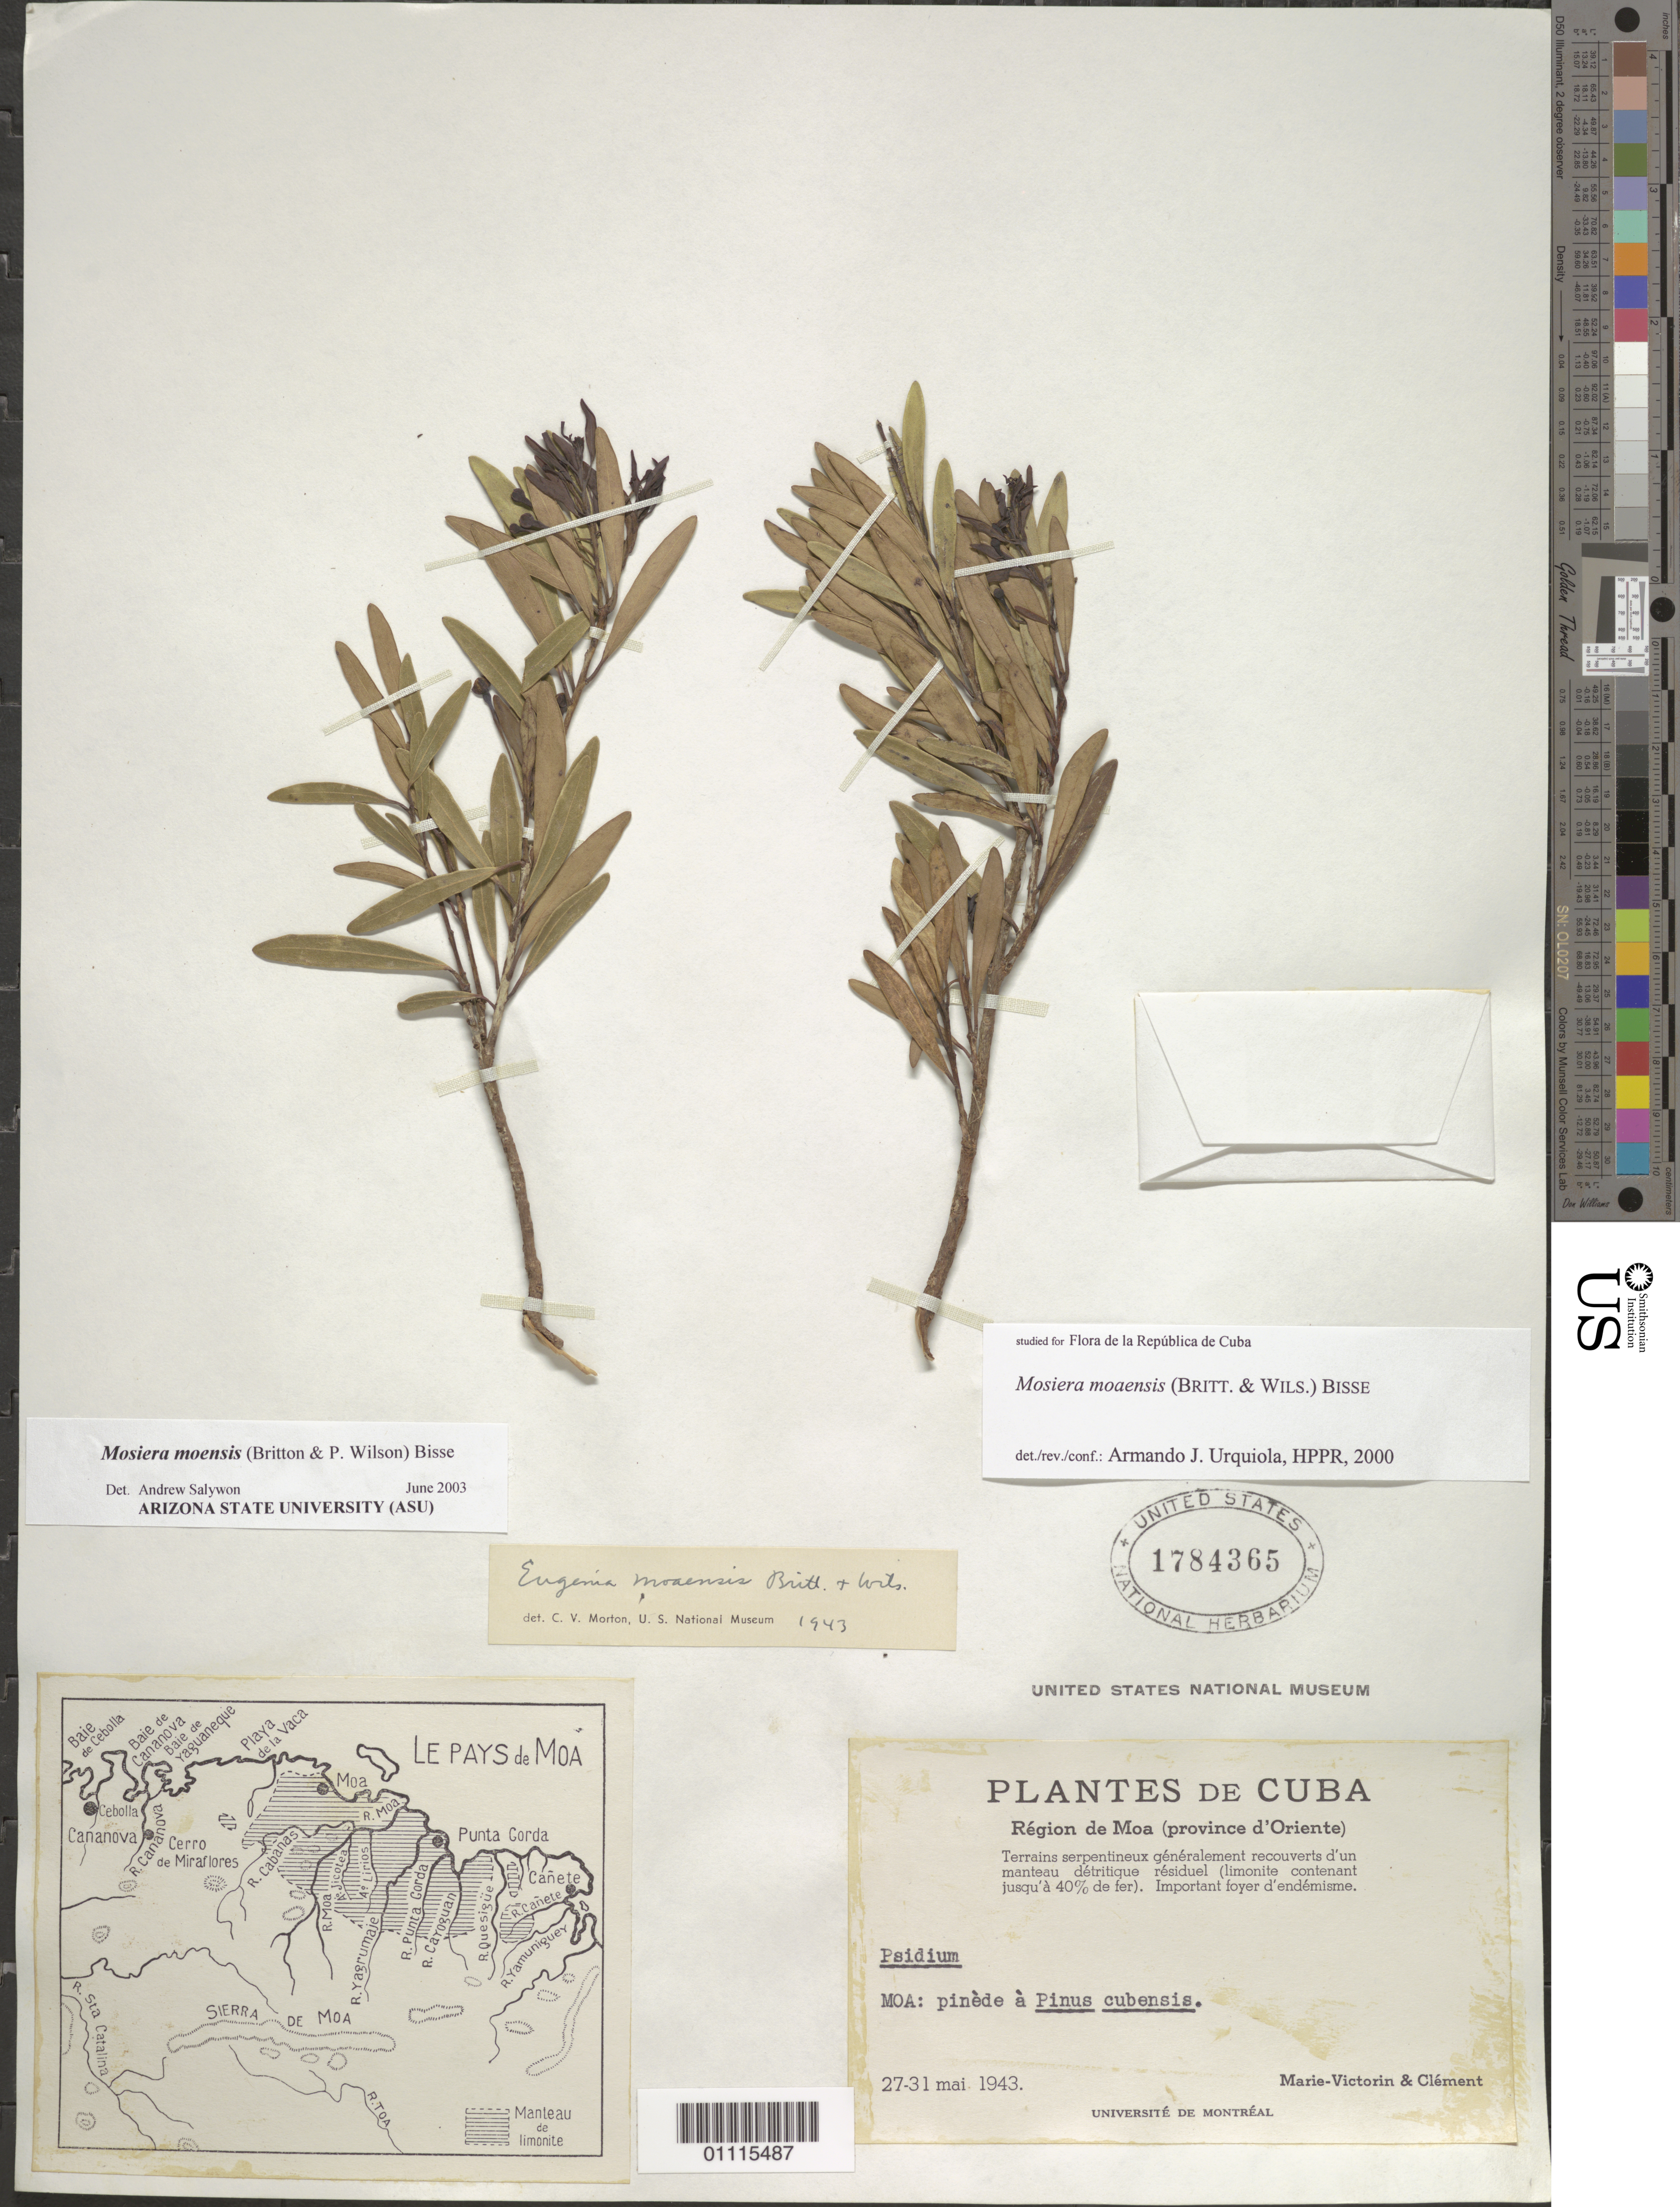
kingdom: Plantae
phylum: Tracheophyta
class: Magnoliopsida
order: Myrtales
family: Myrtaceae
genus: Mosiera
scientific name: Mosiera moaensis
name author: (Britton & P. Wilson) Bisse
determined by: Salywon, A. M., (ASU)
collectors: Fr. Marie-Victorin & Bro. Clemente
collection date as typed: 27 May 1943 to 31 May 1943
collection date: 1943-05-27/1943-05-31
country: Cuba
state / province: Holguín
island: Cuba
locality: Moa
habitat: Terrains serpentineaux généalment ecouverts d'un manteau détritique résiduel (limonitecontenant jusqu'à 40% de fer)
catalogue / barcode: US 1784365